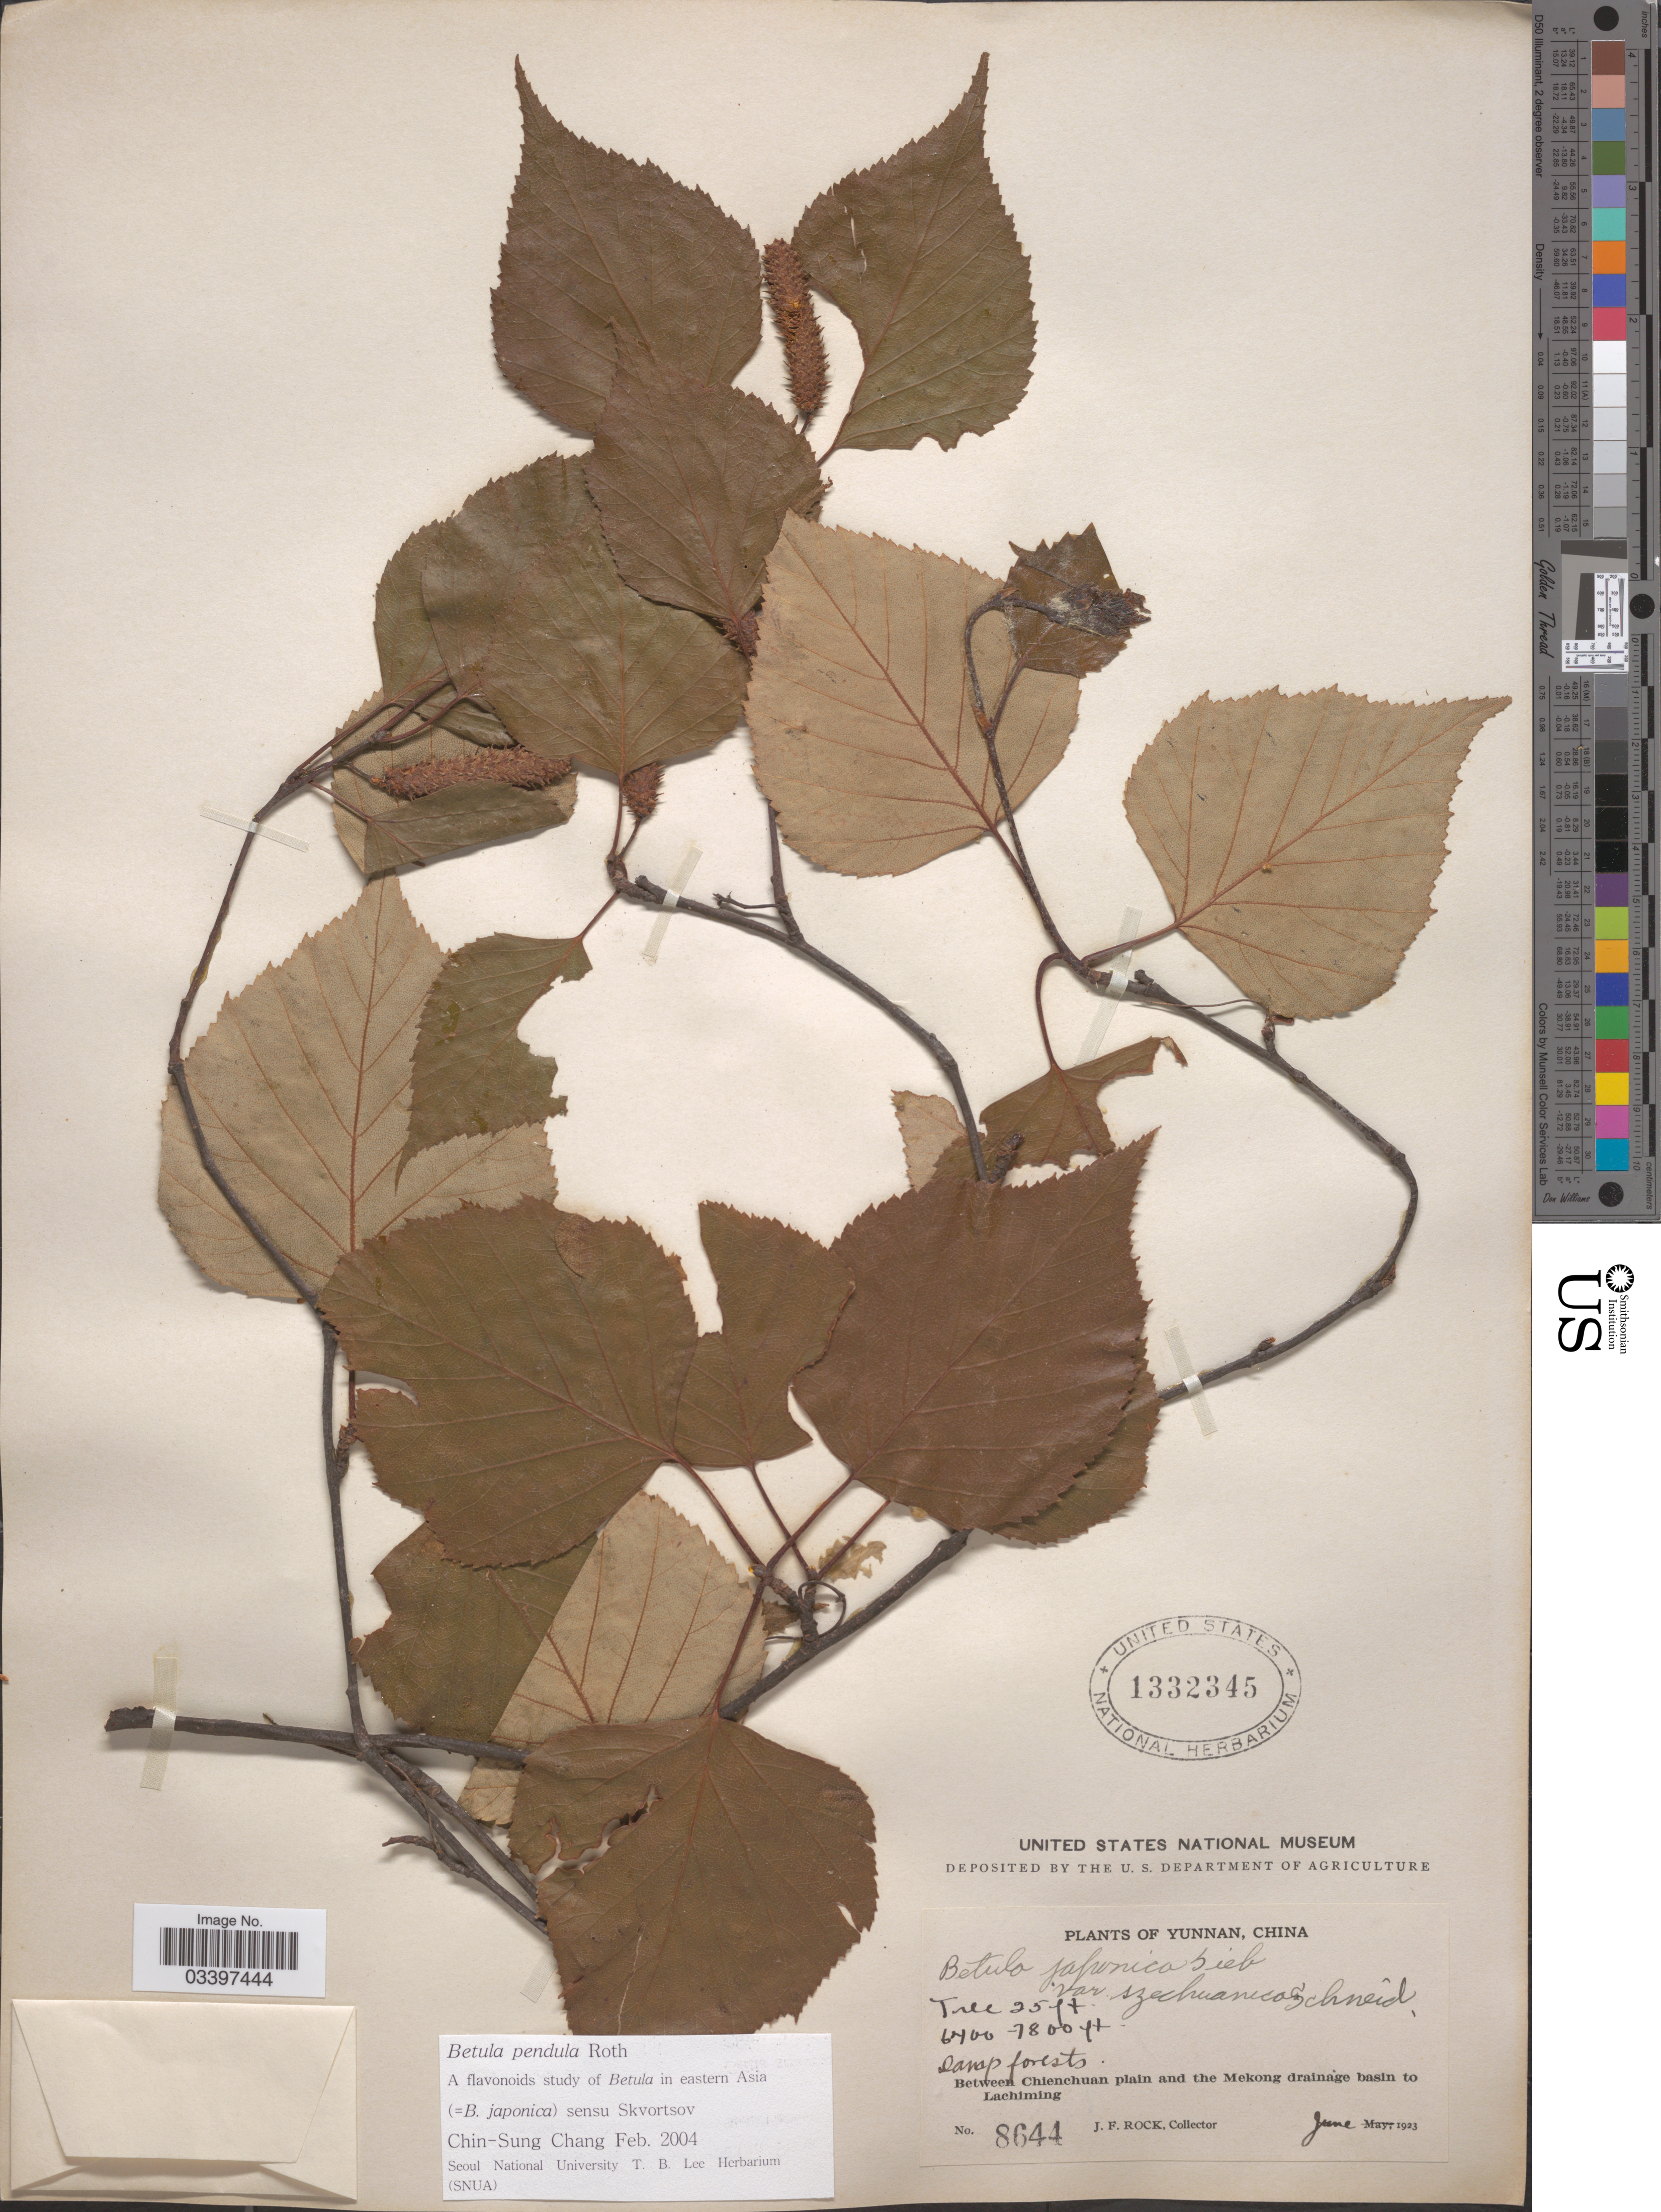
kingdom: Plantae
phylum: Tracheophyta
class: Magnoliopsida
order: Fagales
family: Betulaceae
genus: Betula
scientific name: Betula pendula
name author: Roth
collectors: J. Rock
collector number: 8644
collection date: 1923-06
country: China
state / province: Yunnan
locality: Between Chienchuan plain and the Mekong drainage basin to Lachiming.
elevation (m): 1951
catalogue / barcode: US 1332345